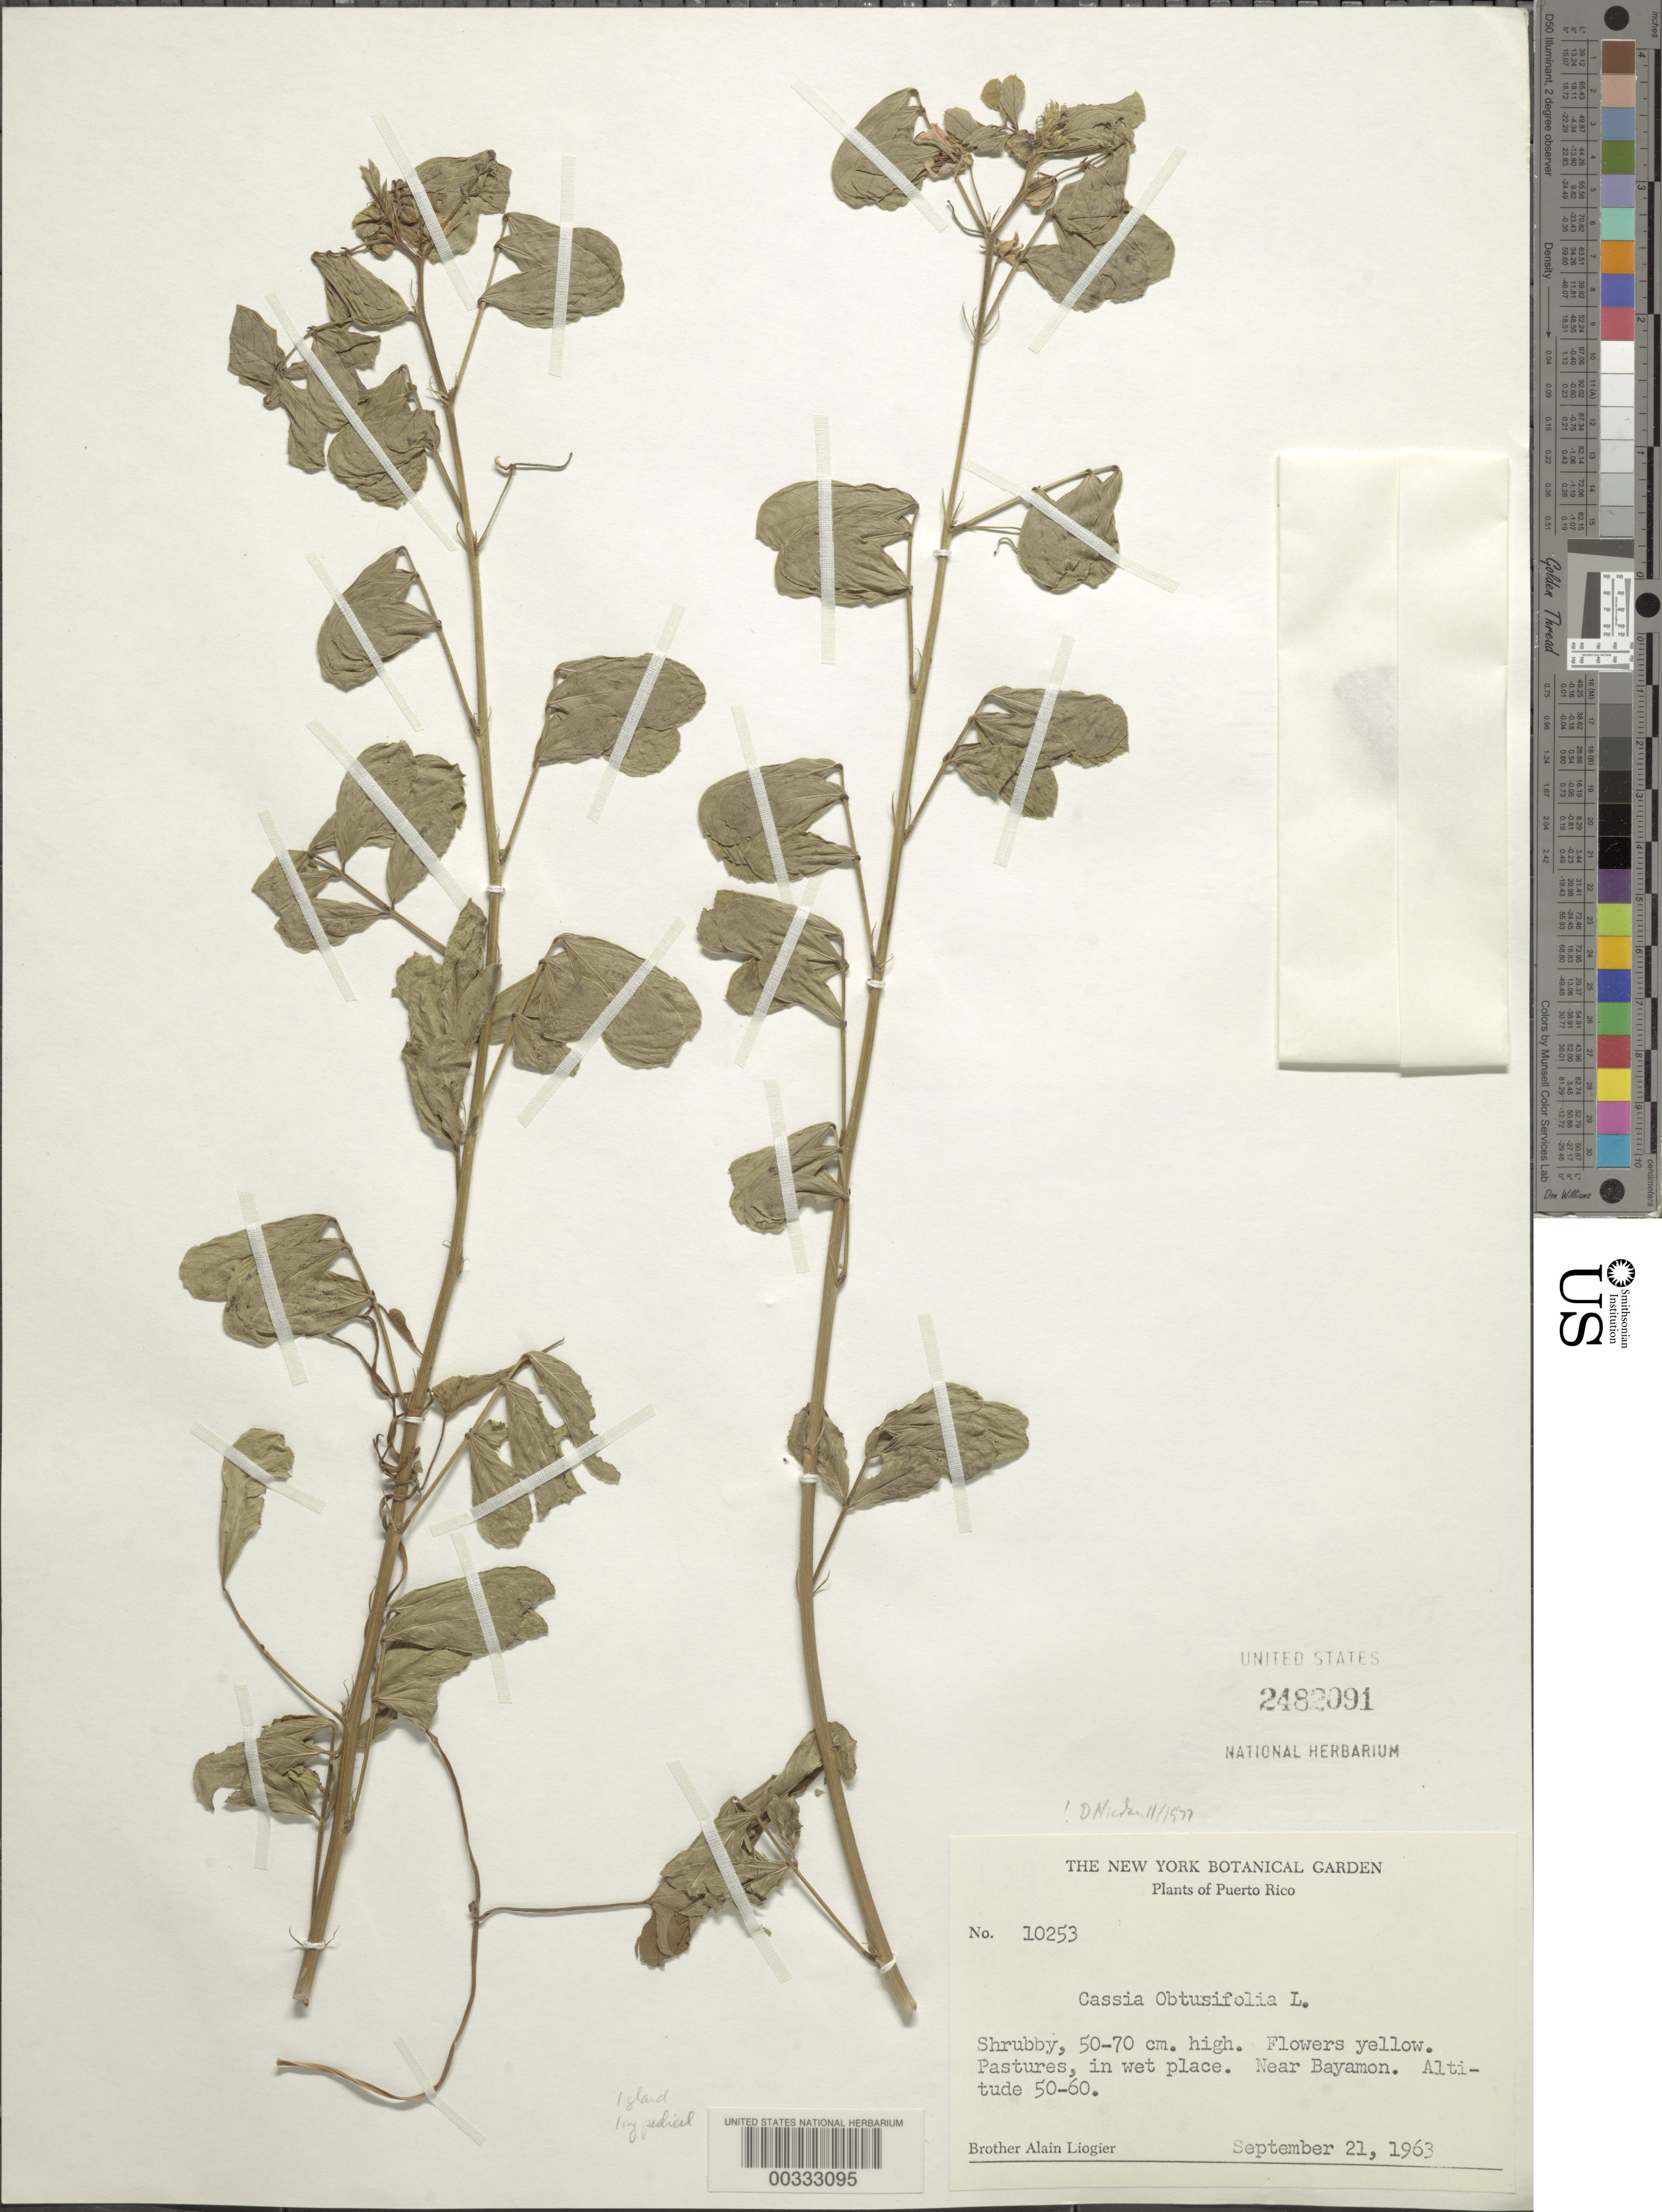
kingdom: Plantae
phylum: Tracheophyta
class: Magnoliopsida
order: Fabales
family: Fabaceae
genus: Senna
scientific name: Senna obtusifolia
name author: (L.) H.S. Irwin & Barneby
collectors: A. H. Liogier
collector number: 10253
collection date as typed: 21 Sep 1963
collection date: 1963-09-21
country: Puerto Rico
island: Greater Antilles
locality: Near Bayamon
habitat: Pastures, in wet place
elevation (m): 50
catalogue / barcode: US 2482091